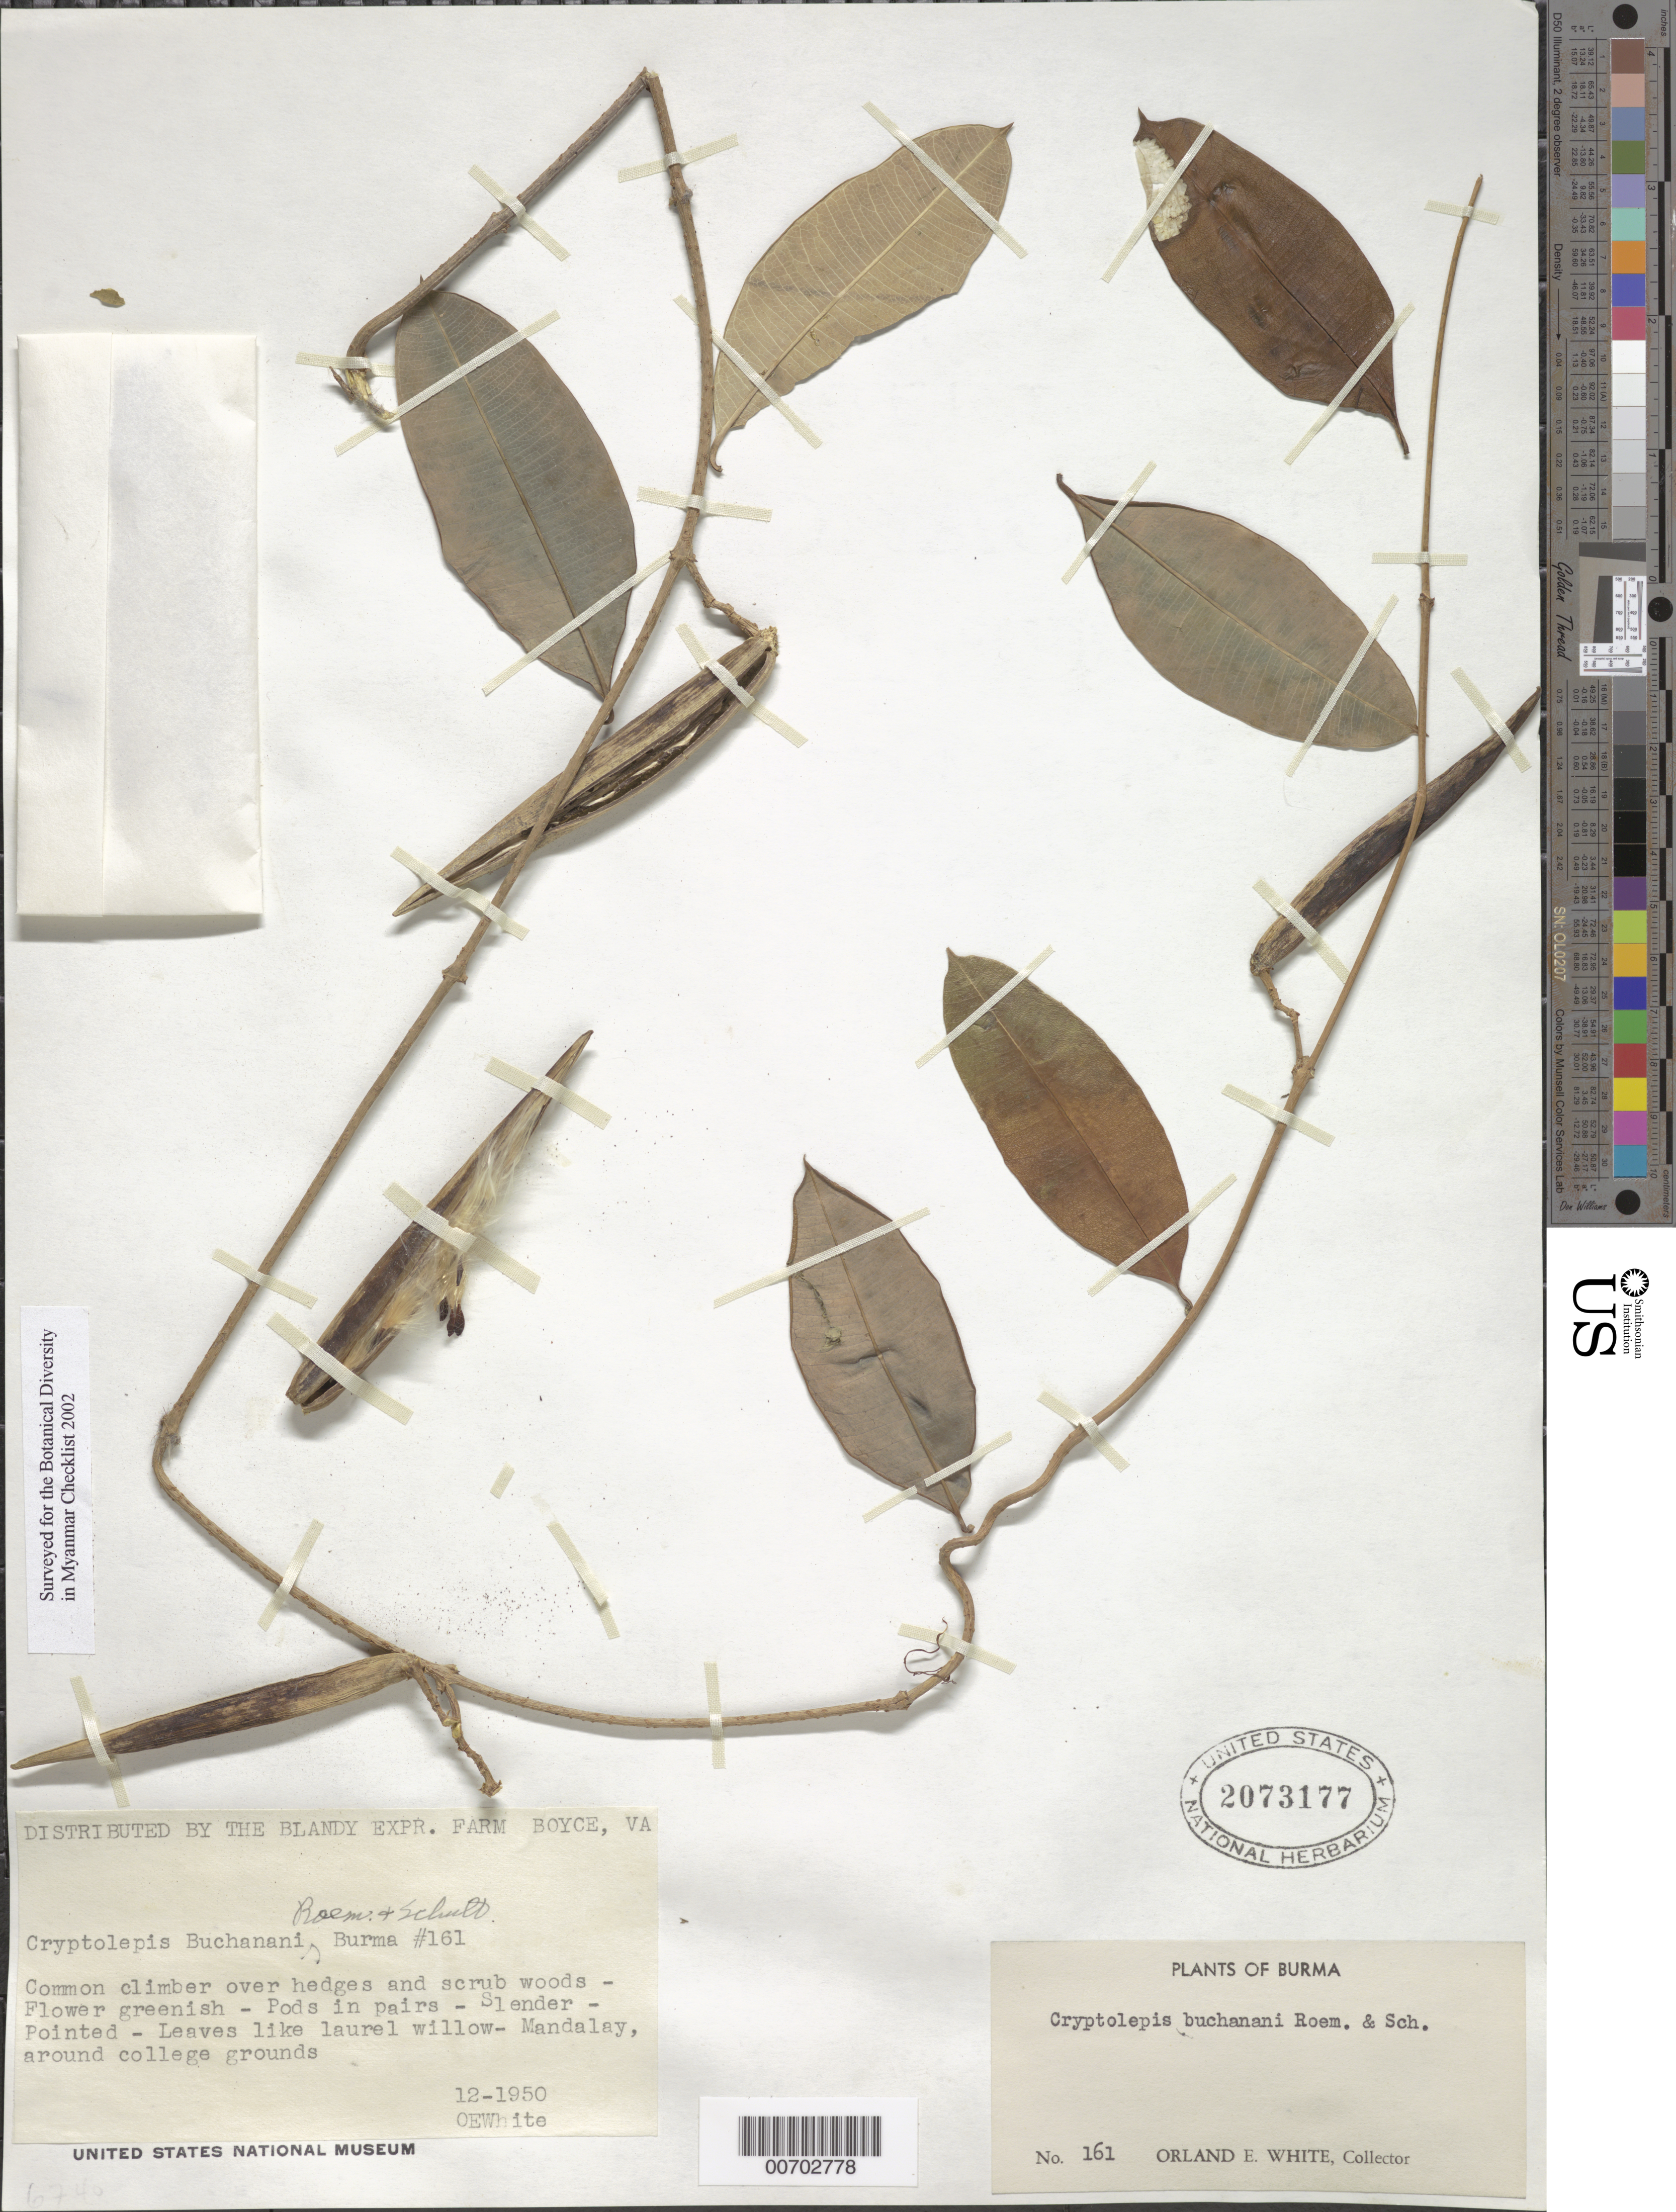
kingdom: Plantae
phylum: Tracheophyta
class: Magnoliopsida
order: Gentianales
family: Apocynaceae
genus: Cryptolepis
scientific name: Cryptolepis buchananii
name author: Roem. & Schult.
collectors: O. E. White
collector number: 161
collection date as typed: Nov 1950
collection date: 1950-11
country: Myanmar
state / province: Mandalay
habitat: In hedges, scrub woods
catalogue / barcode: US 2073177